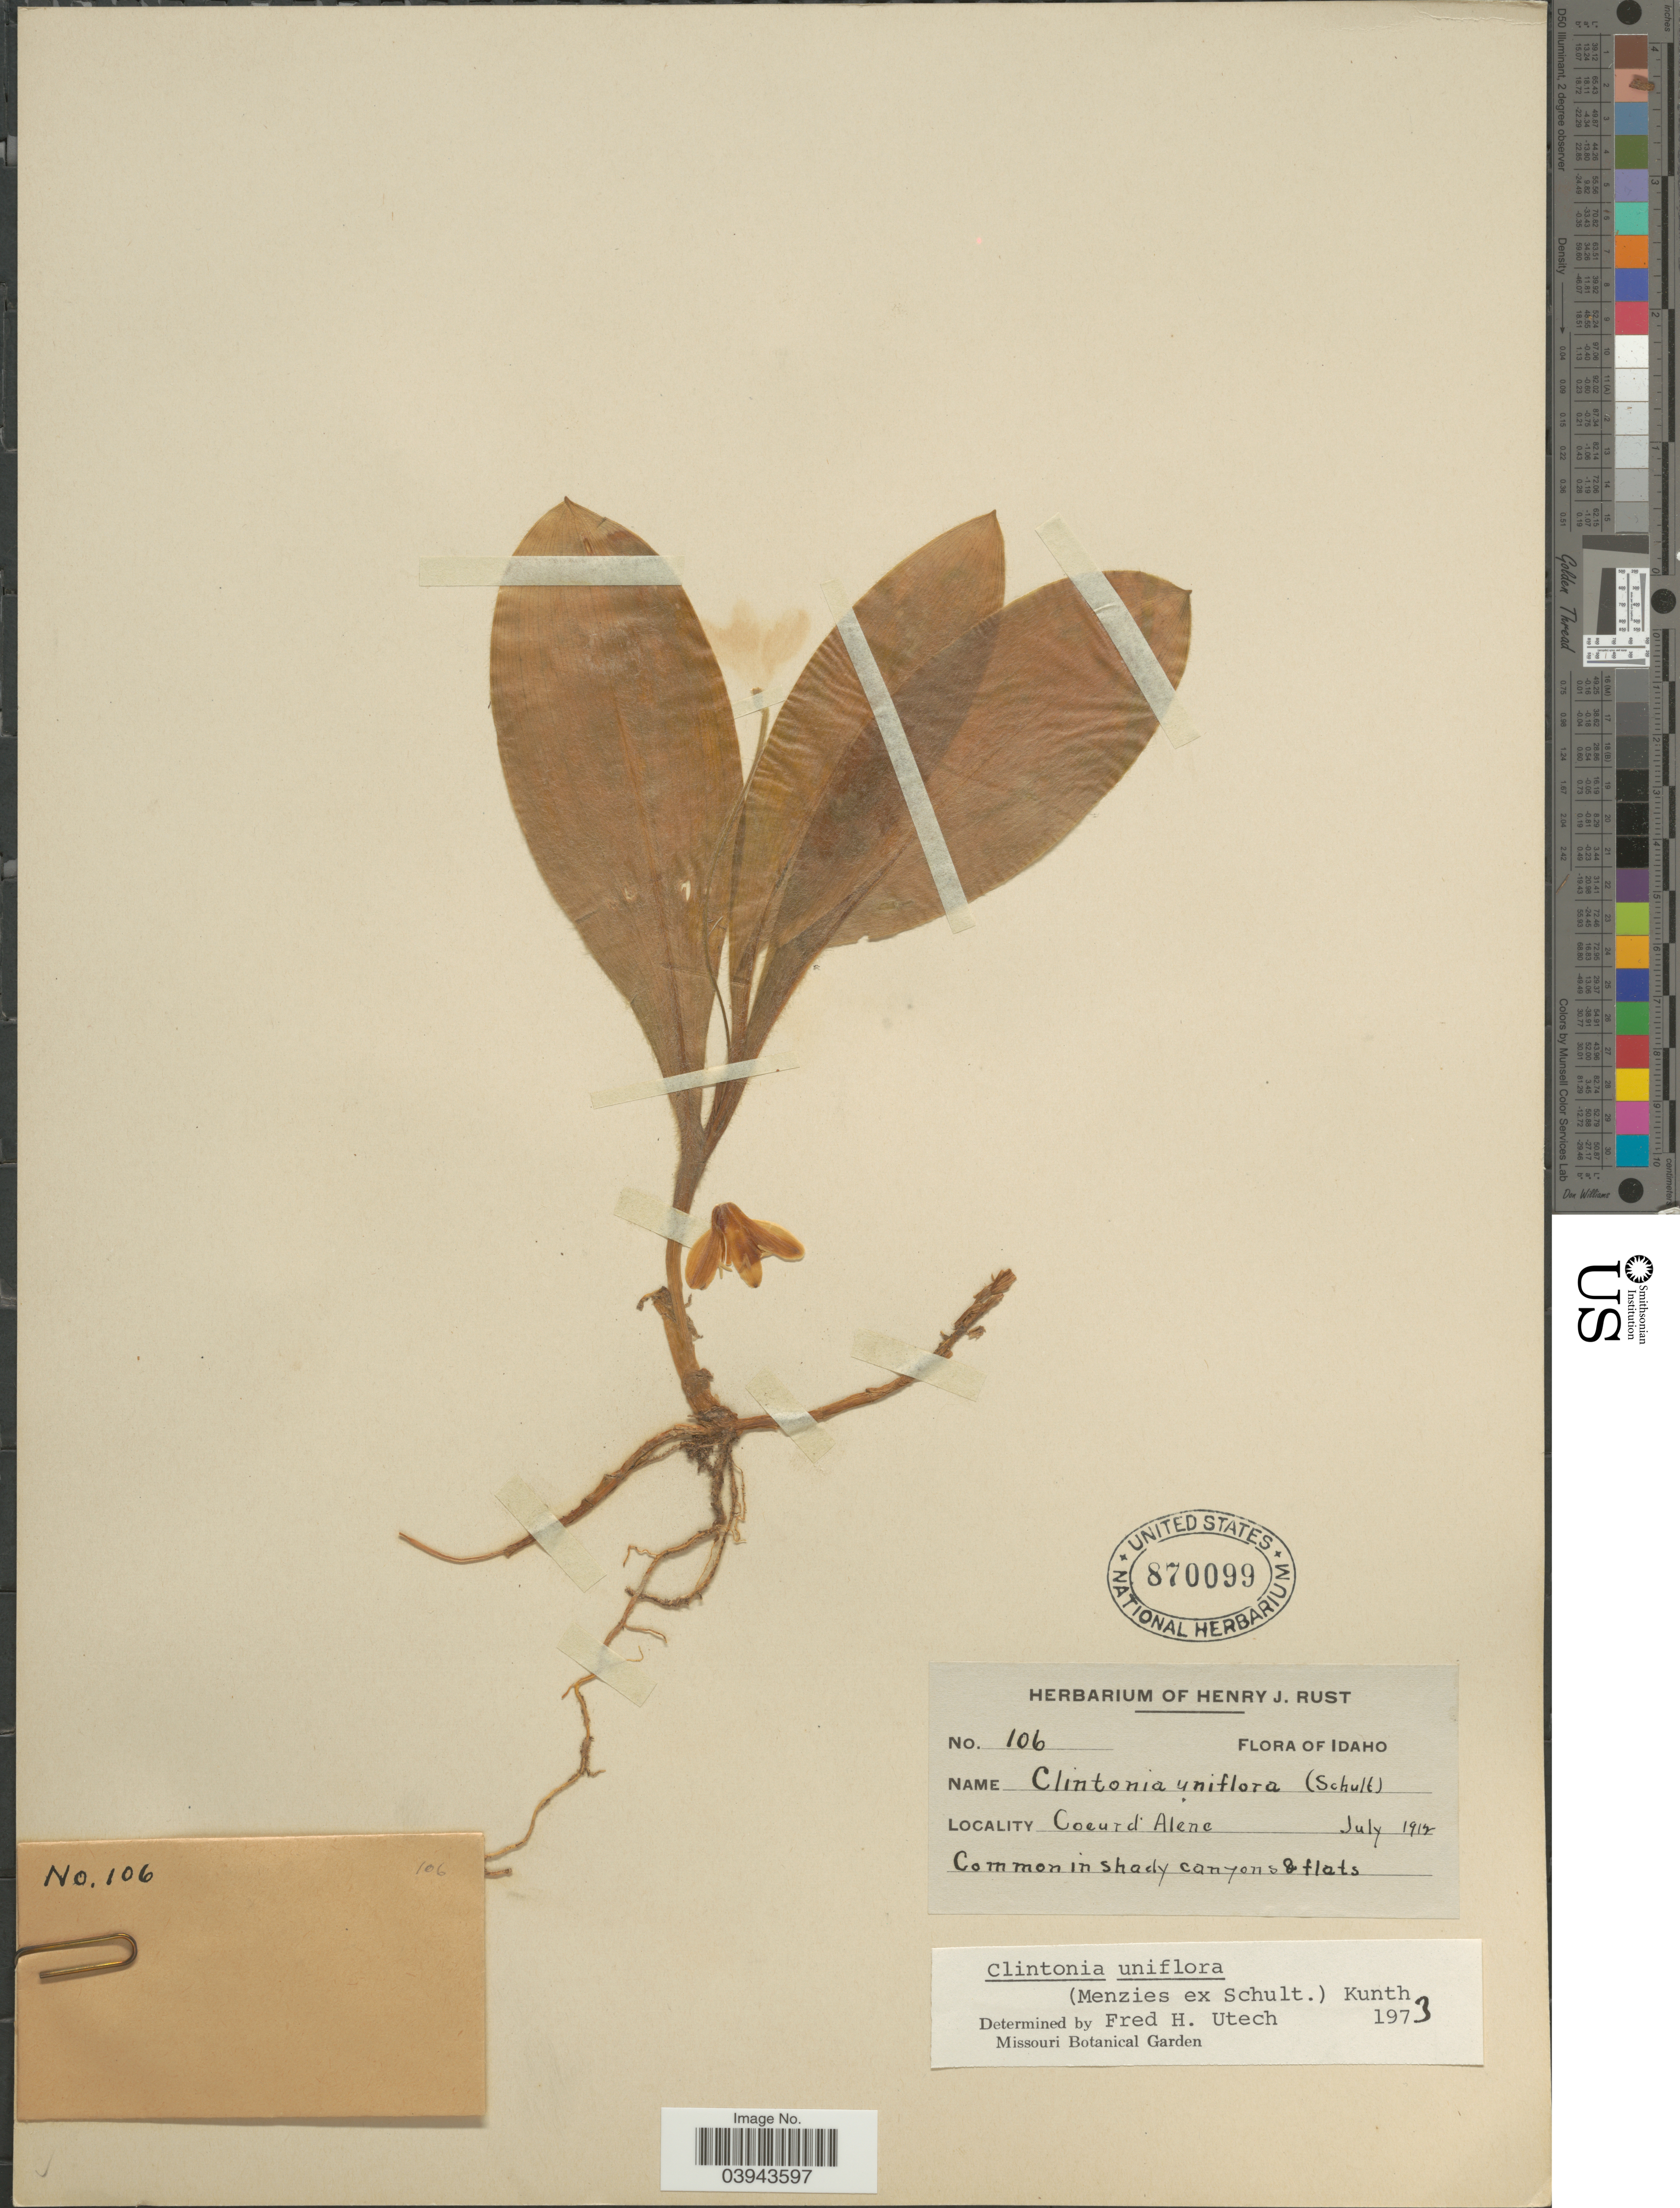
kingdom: Plantae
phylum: Tracheophyta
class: Liliopsida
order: Liliales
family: Liliaceae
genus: Clintonia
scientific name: Clintonia uniflora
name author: Kunth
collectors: ex herb. Henry J. Rust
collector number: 106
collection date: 1912-07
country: United States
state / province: Idaho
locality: Coeur d'Alene.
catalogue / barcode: US 870099